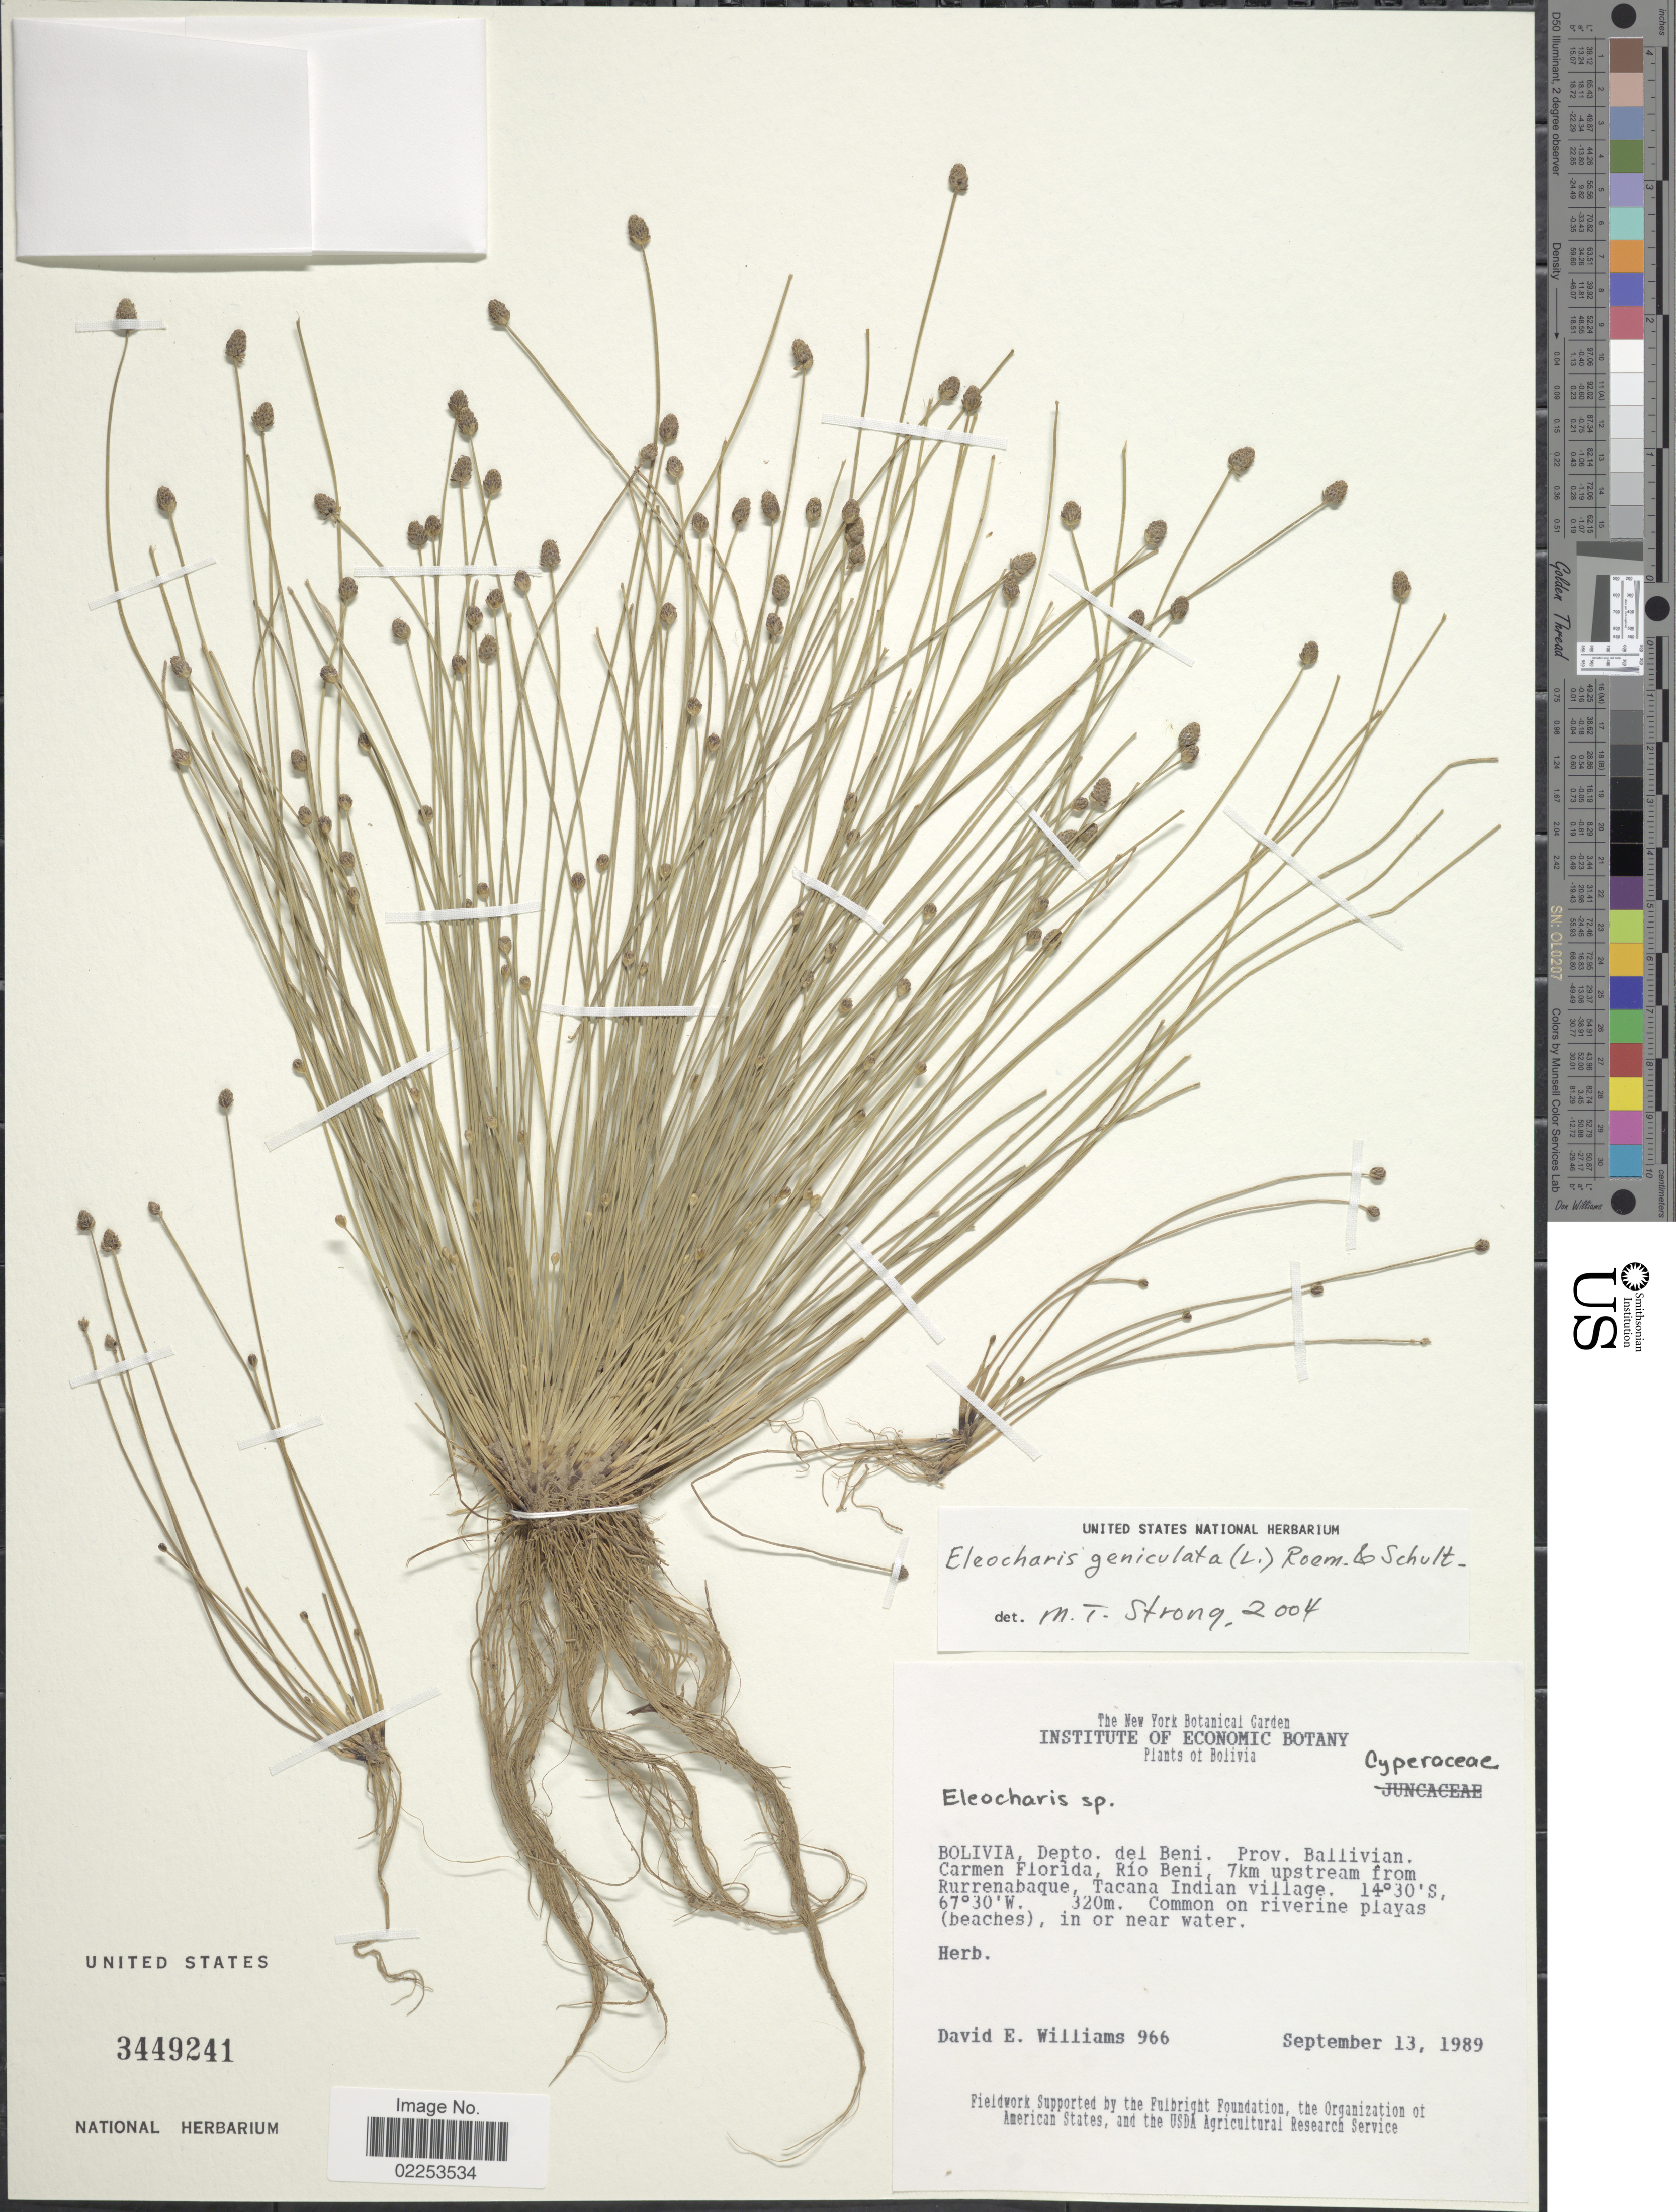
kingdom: Plantae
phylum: Tracheophyta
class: Liliopsida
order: Poales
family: Cyperaceae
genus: Eleocharis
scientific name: Eleocharis geniculata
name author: (L.) Roem. & Schult.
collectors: D. E. Williams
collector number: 966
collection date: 1989-09-13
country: Bolivia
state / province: Beni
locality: Depto. del Beni. Prov. Ballivian. Carmen Florida, Rio Beni, 7km upstream from Rurrenabaque, Tacana Indian village.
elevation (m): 320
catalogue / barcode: US 3449241